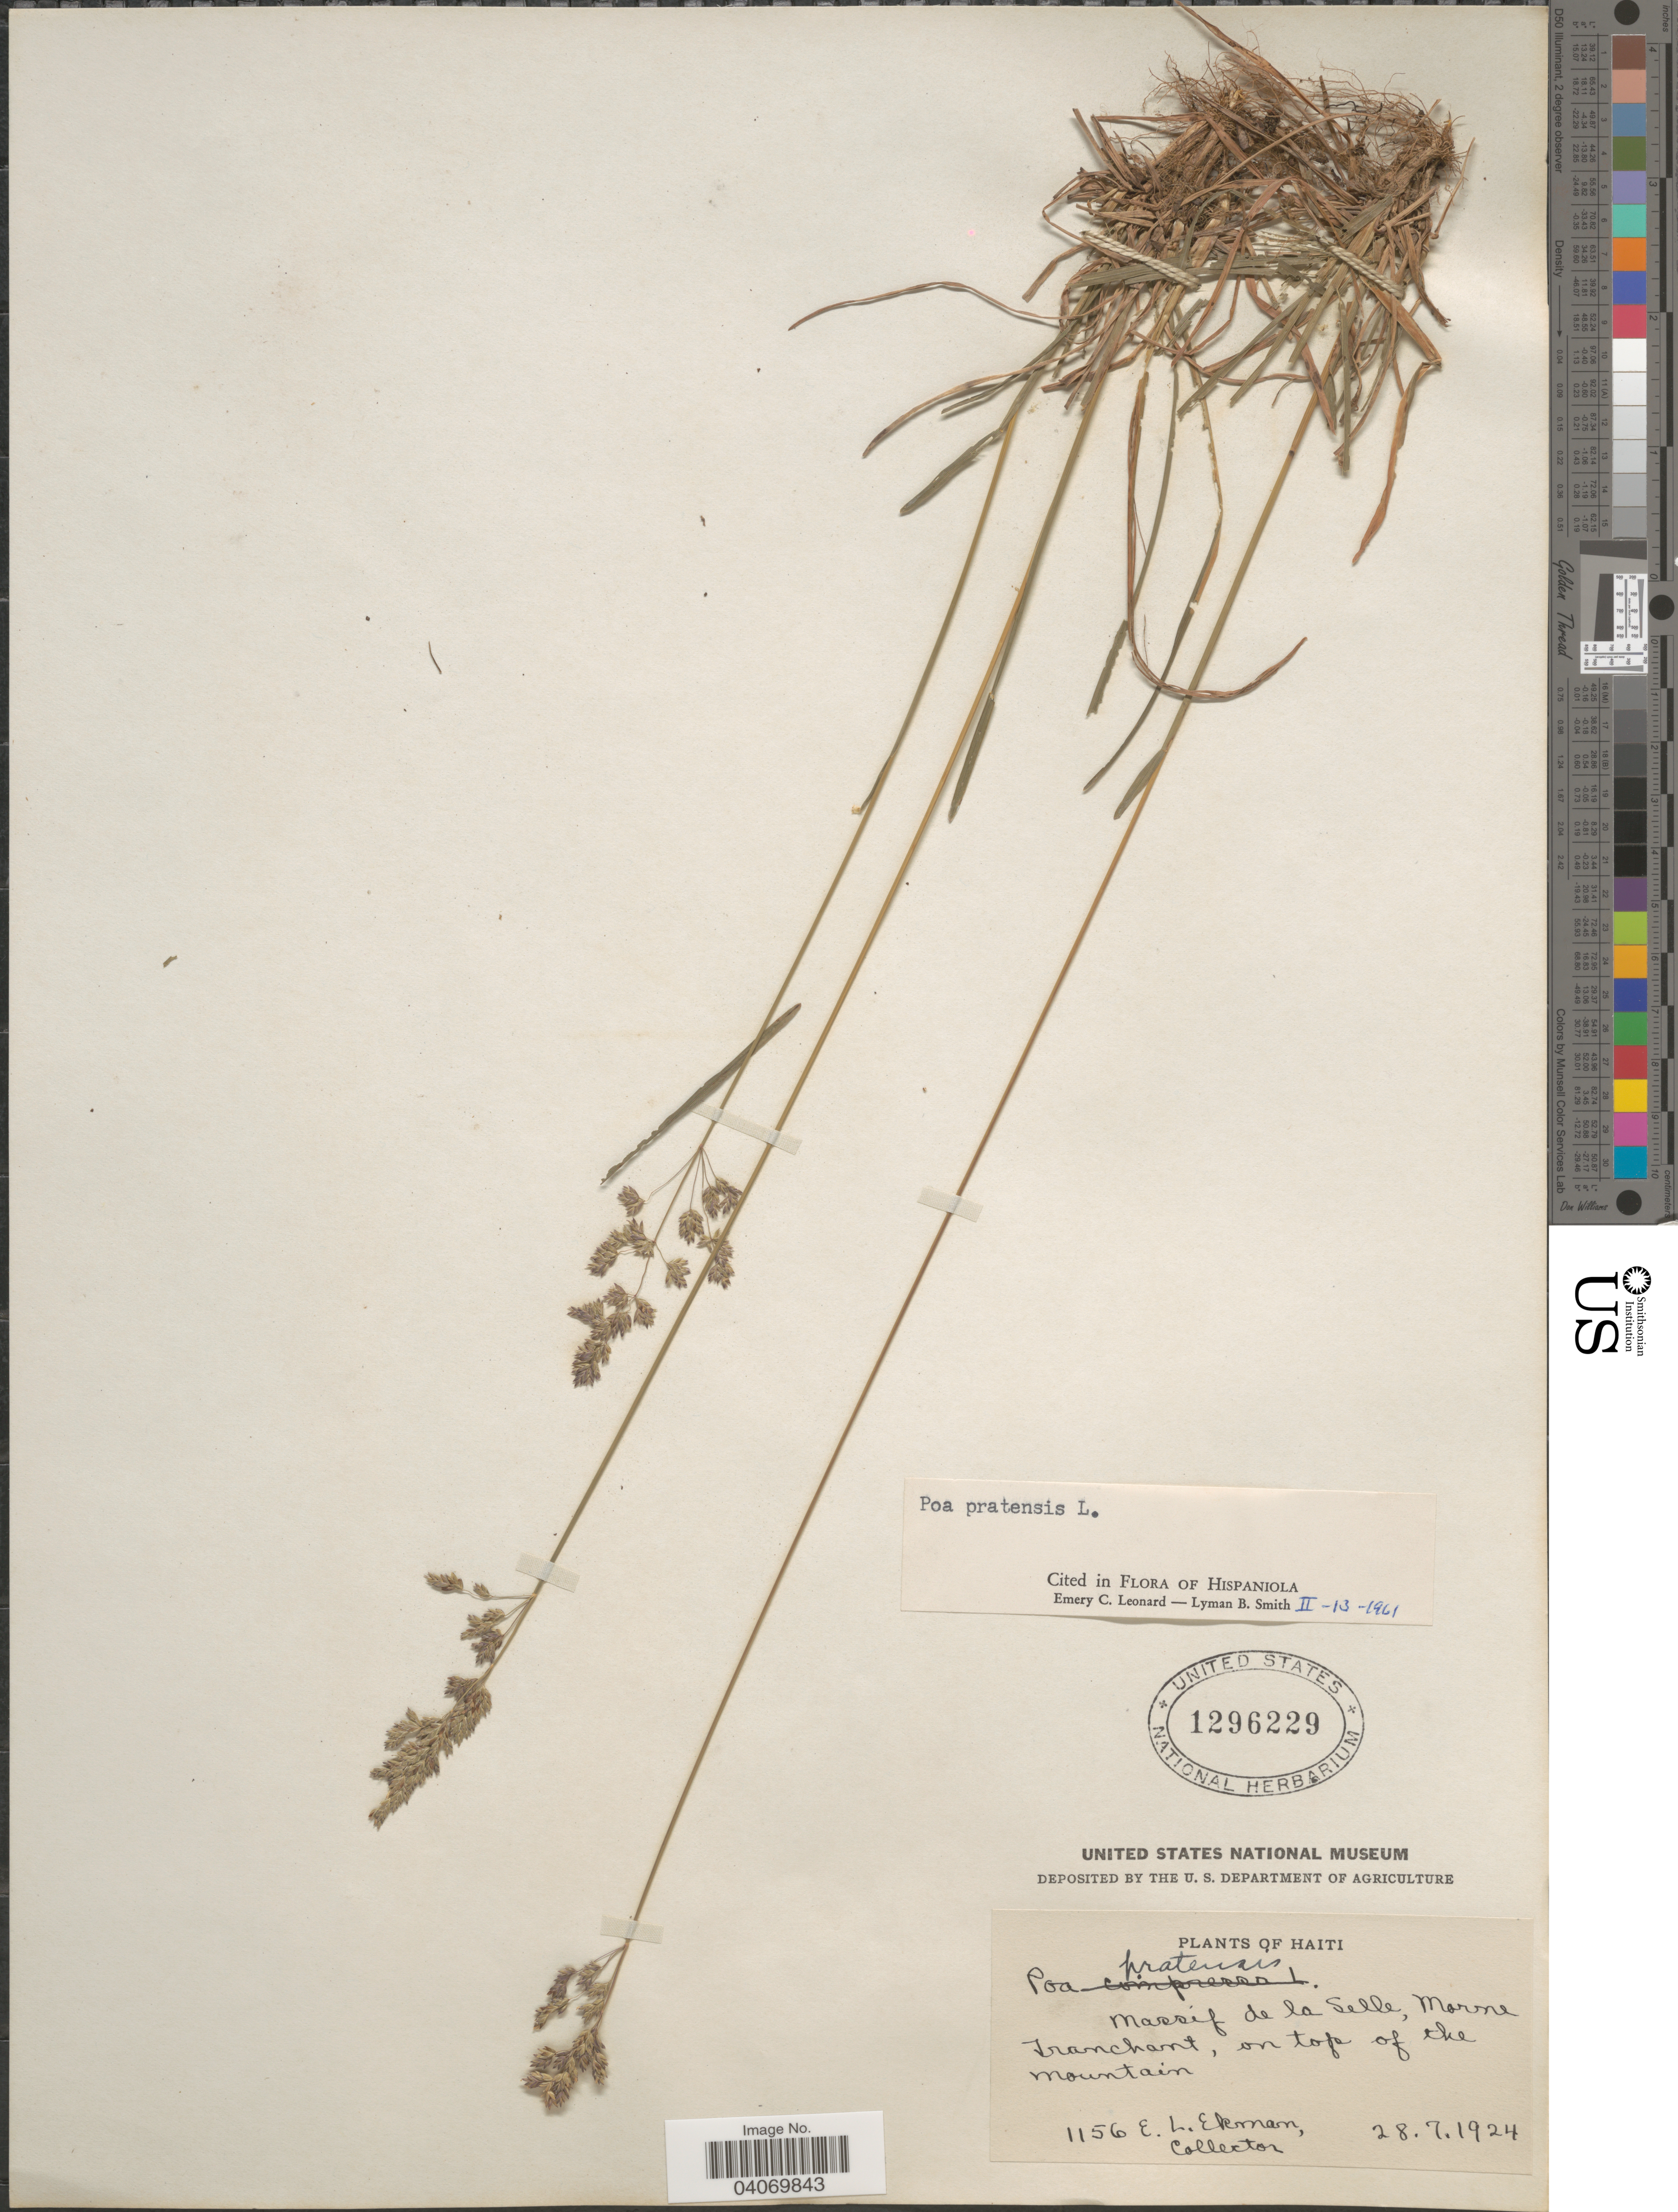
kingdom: Plantae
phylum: Tracheophyta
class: Liliopsida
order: Poales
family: Poaceae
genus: Poa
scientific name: Poa pratensis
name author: L.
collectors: E. L. Ekman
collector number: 1156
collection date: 1924-07-28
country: Haiti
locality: Massif de la Selle, Marne Tranchant, on top of the Mountain.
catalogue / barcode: US 1296229